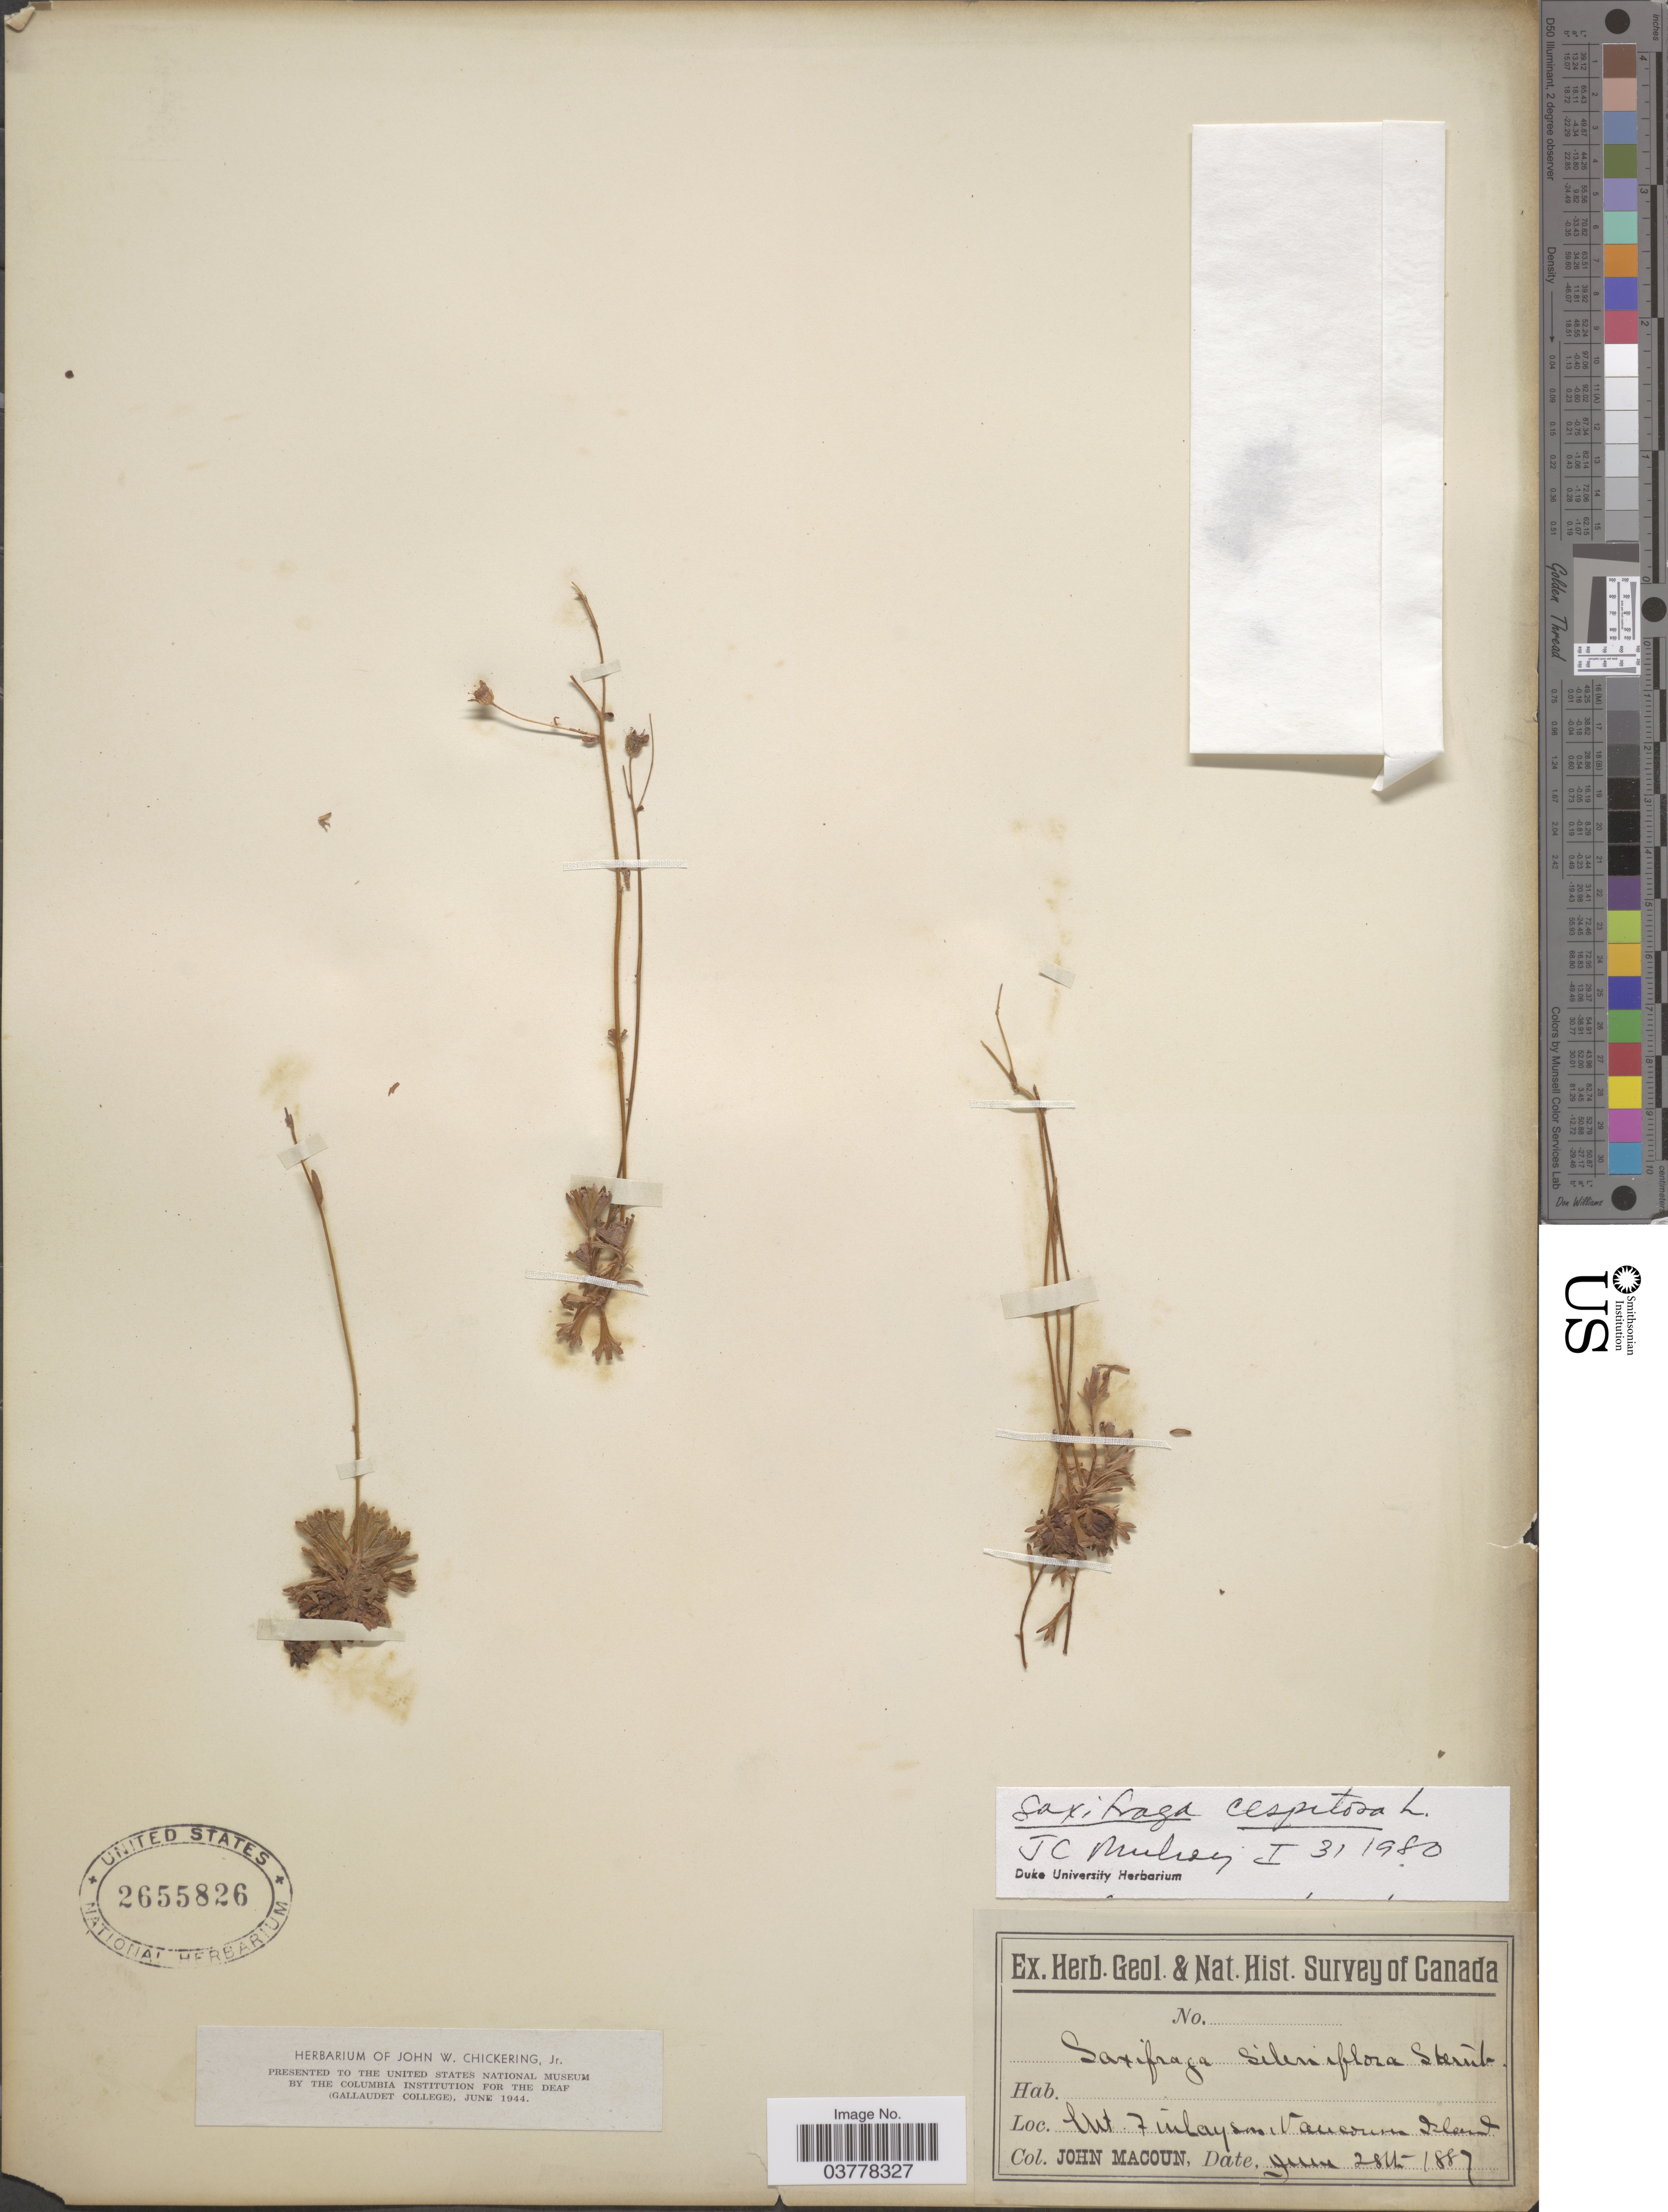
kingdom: Plantae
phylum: Tracheophyta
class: Magnoliopsida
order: Saxifragales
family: Saxifragaceae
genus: Saxifraga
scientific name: Saxifraga caespitosa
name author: L.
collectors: J. Macoun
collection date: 1887-06-28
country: Canada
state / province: British Columbia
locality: Mt. Finlayson, Vancouver Island.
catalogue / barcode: US 2655826